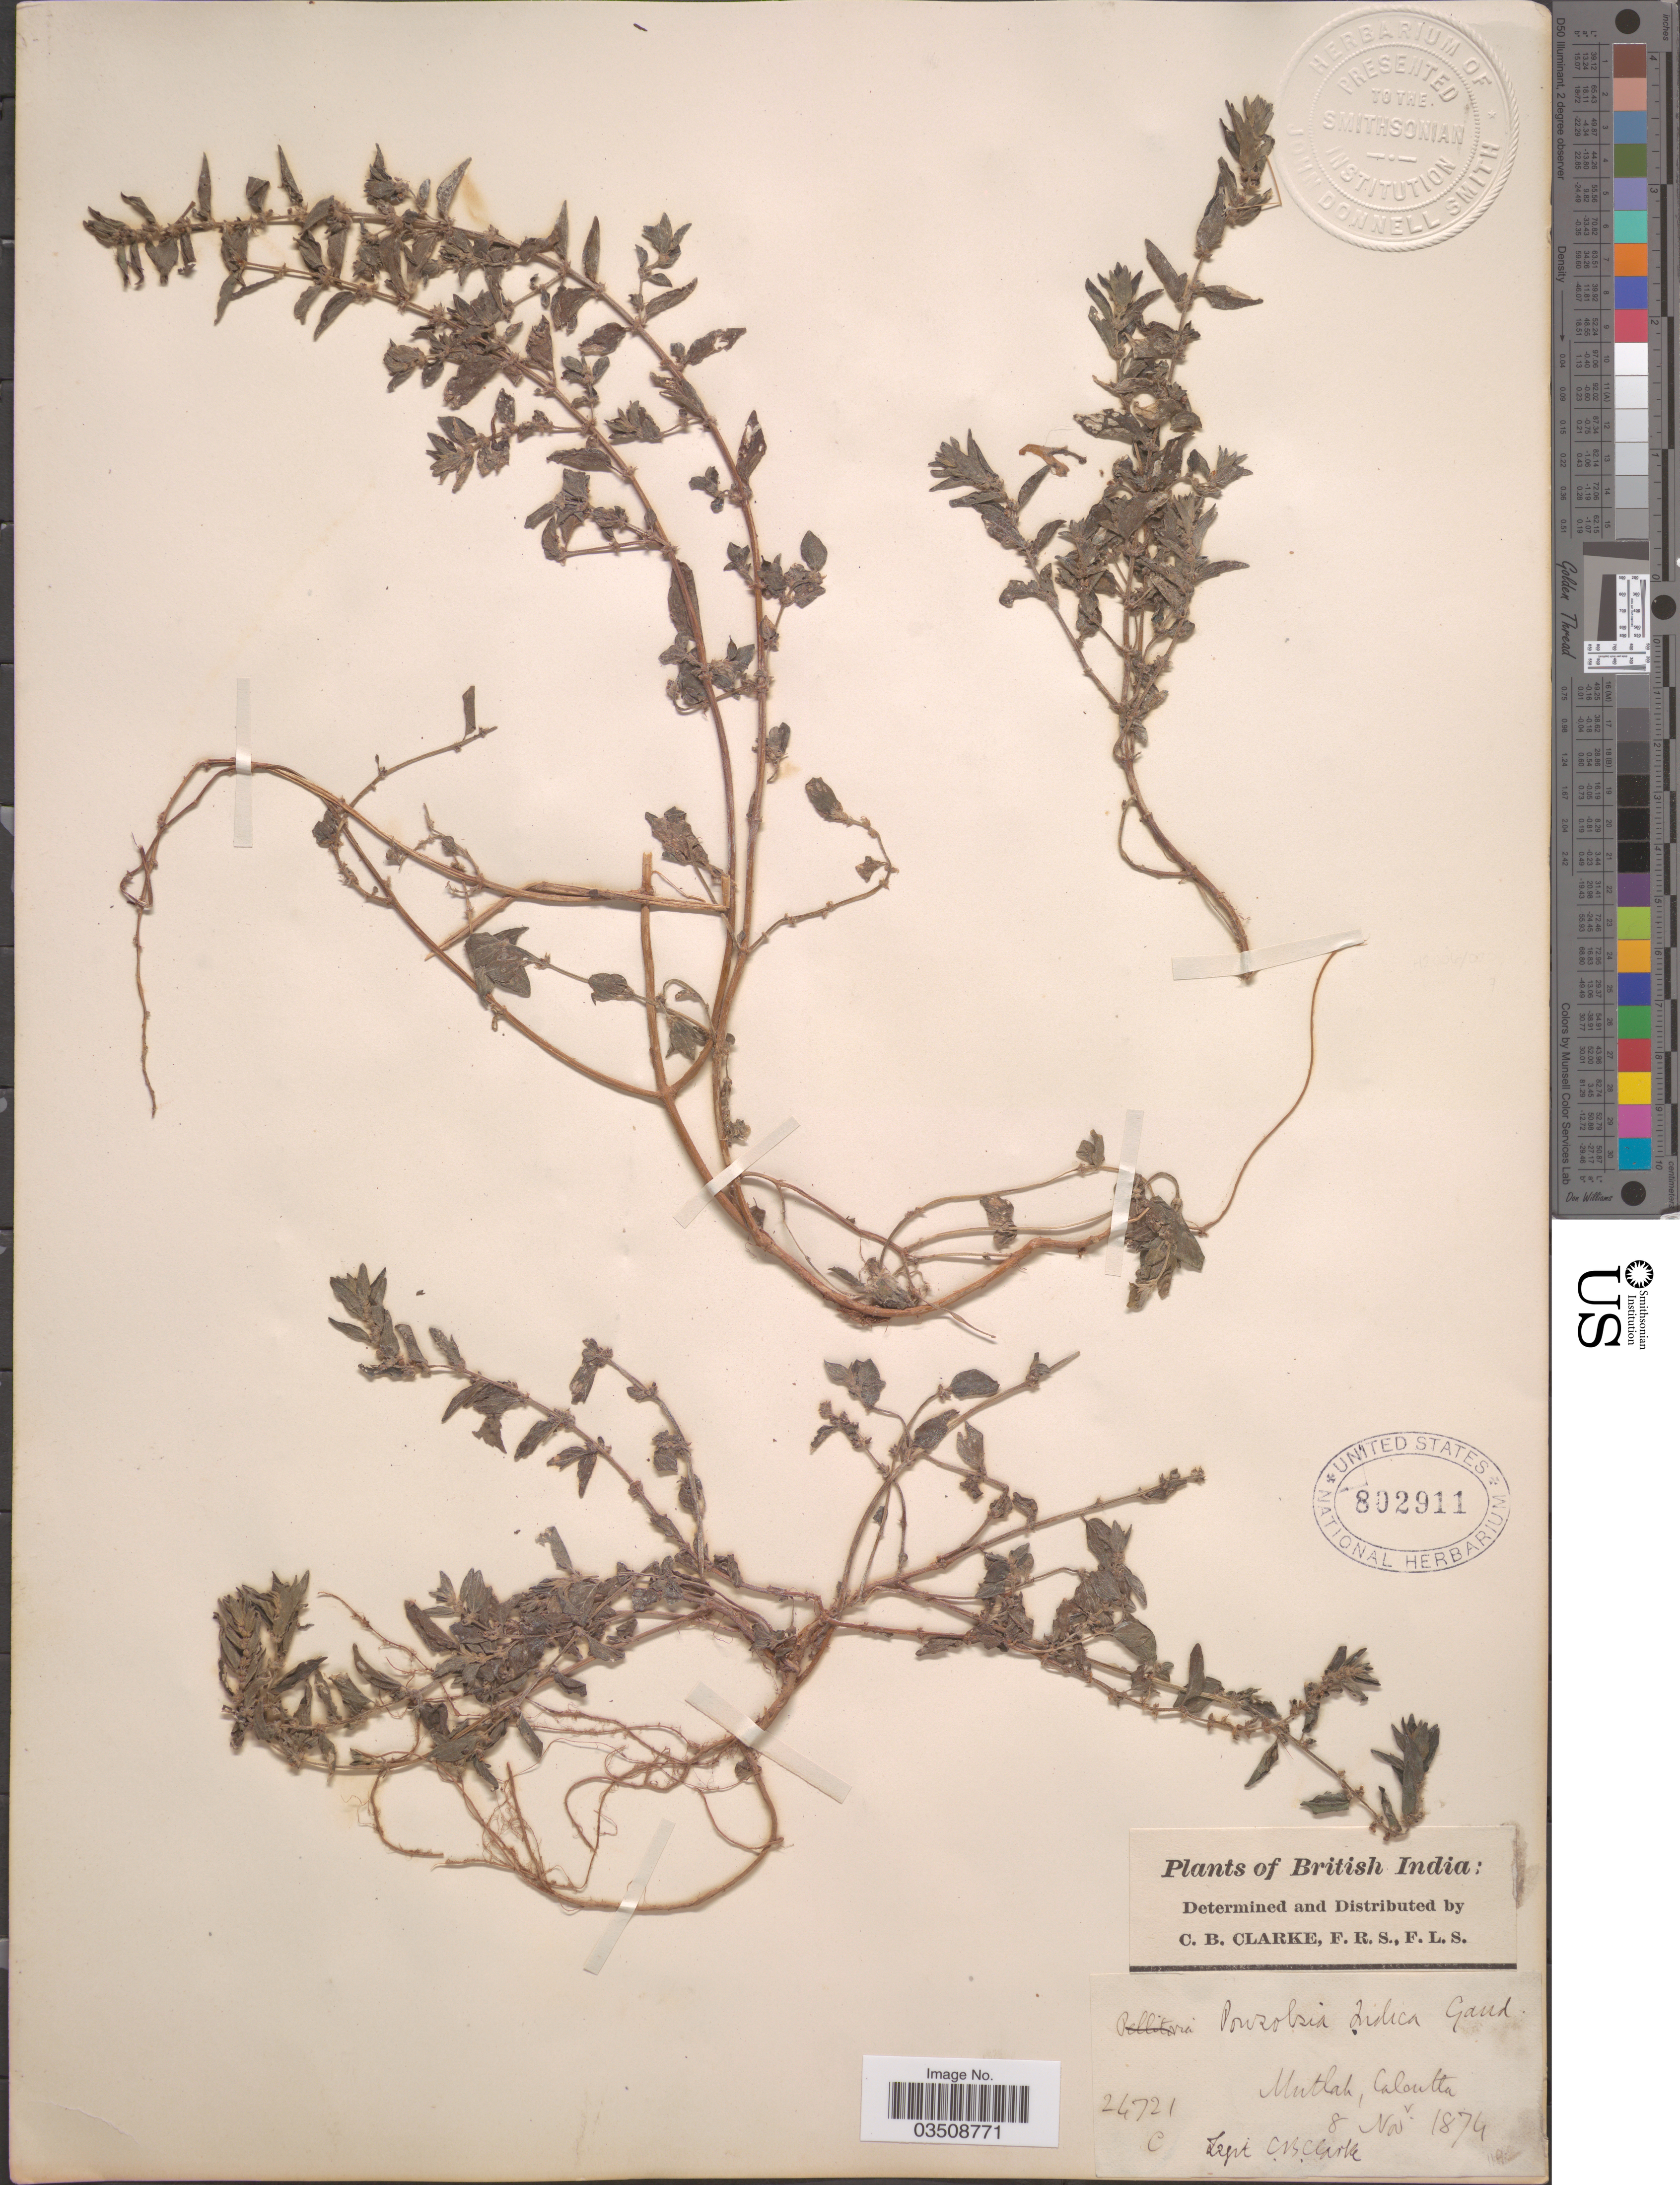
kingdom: Plantae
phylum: Tracheophyta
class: Magnoliopsida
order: Rosales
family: Urticaceae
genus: Pouzolzia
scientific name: Pouzolzia zeylanica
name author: (L.) Benn.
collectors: C. B. Clarke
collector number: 24721C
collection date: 1874-11-08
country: India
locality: British India. Mutlah, Calcutta.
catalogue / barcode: US 802911